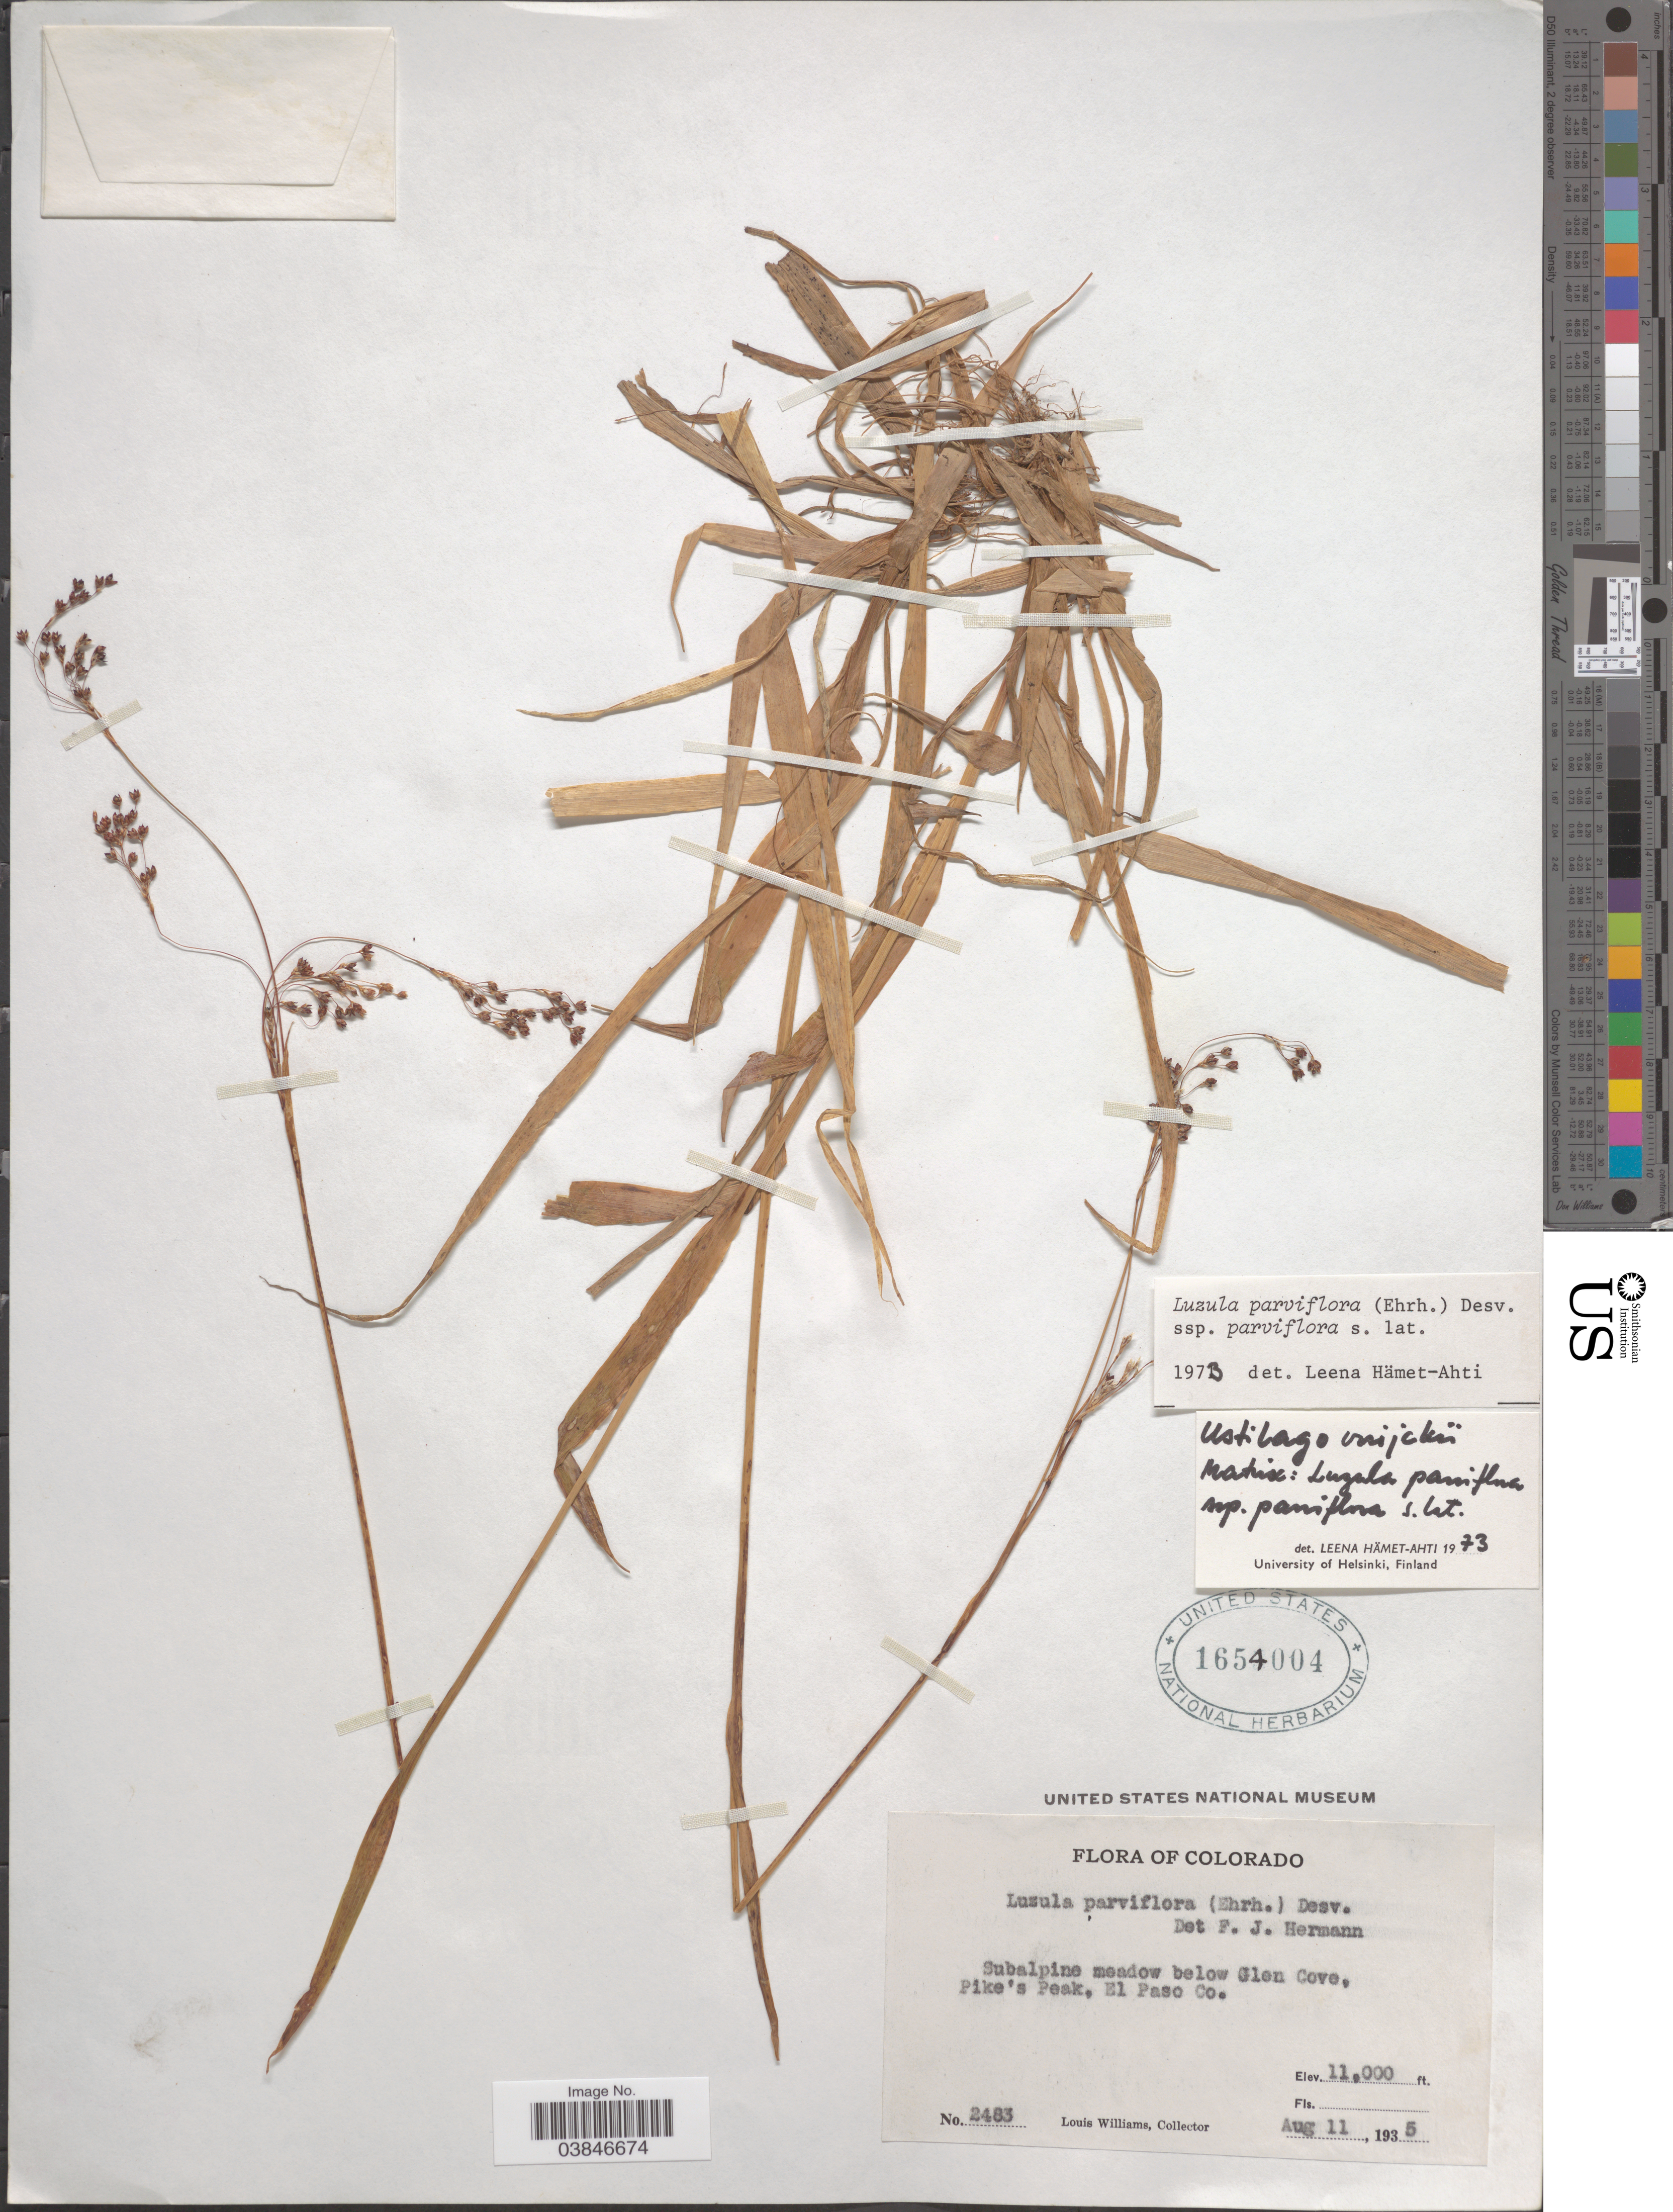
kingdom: Plantae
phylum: Tracheophyta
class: Liliopsida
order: Poales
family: Juncaceae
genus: Luzula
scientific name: Luzula parviflora subsp. parviflora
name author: (Ehrh.) Desv.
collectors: L. G. Williams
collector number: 2483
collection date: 1935-08-11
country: United States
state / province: Colorado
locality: Below Glen Cove, Pike's Peak, El Paso Co.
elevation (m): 3353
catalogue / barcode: US 1654004